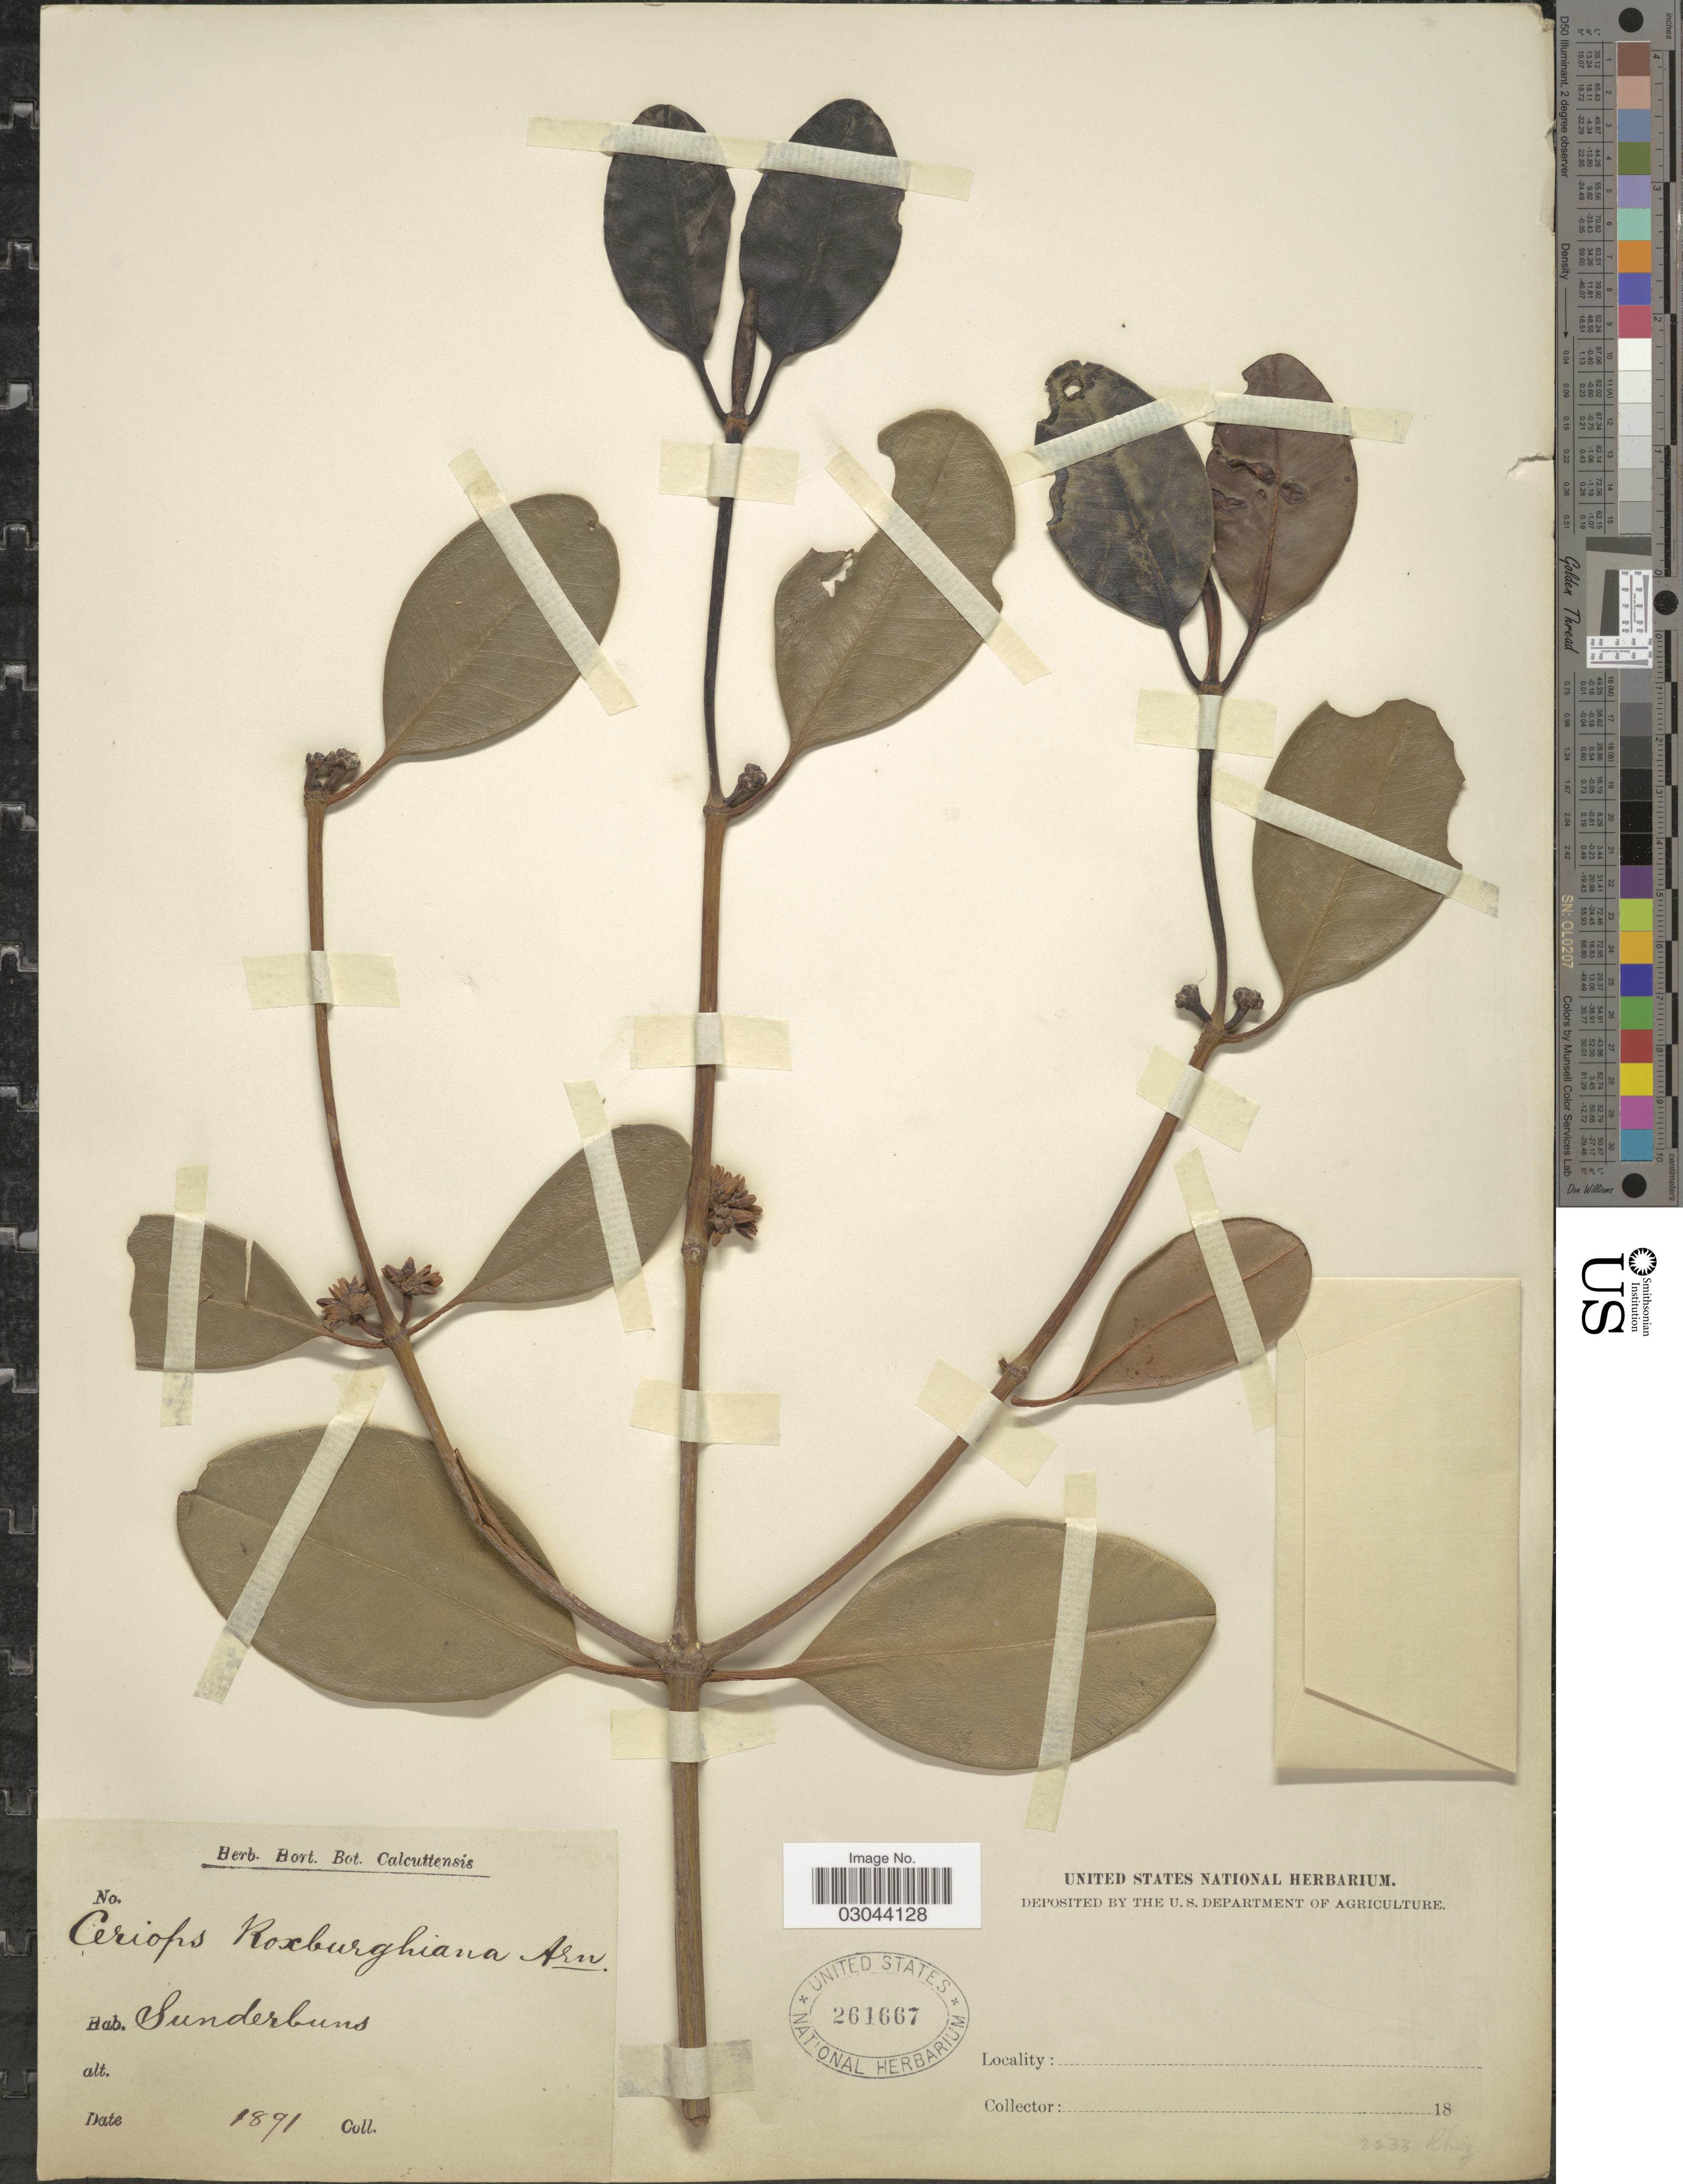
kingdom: Plantae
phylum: Tracheophyta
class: Magnoliopsida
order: Malpighiales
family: Rhizophoraceae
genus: Ceriops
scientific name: Ceriops tagal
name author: (Perr.) C.B. Rob.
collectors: ex Herb. Hort. Bot. Calcuttensis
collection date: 1891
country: India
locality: Sunderbans.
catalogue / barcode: US 261667